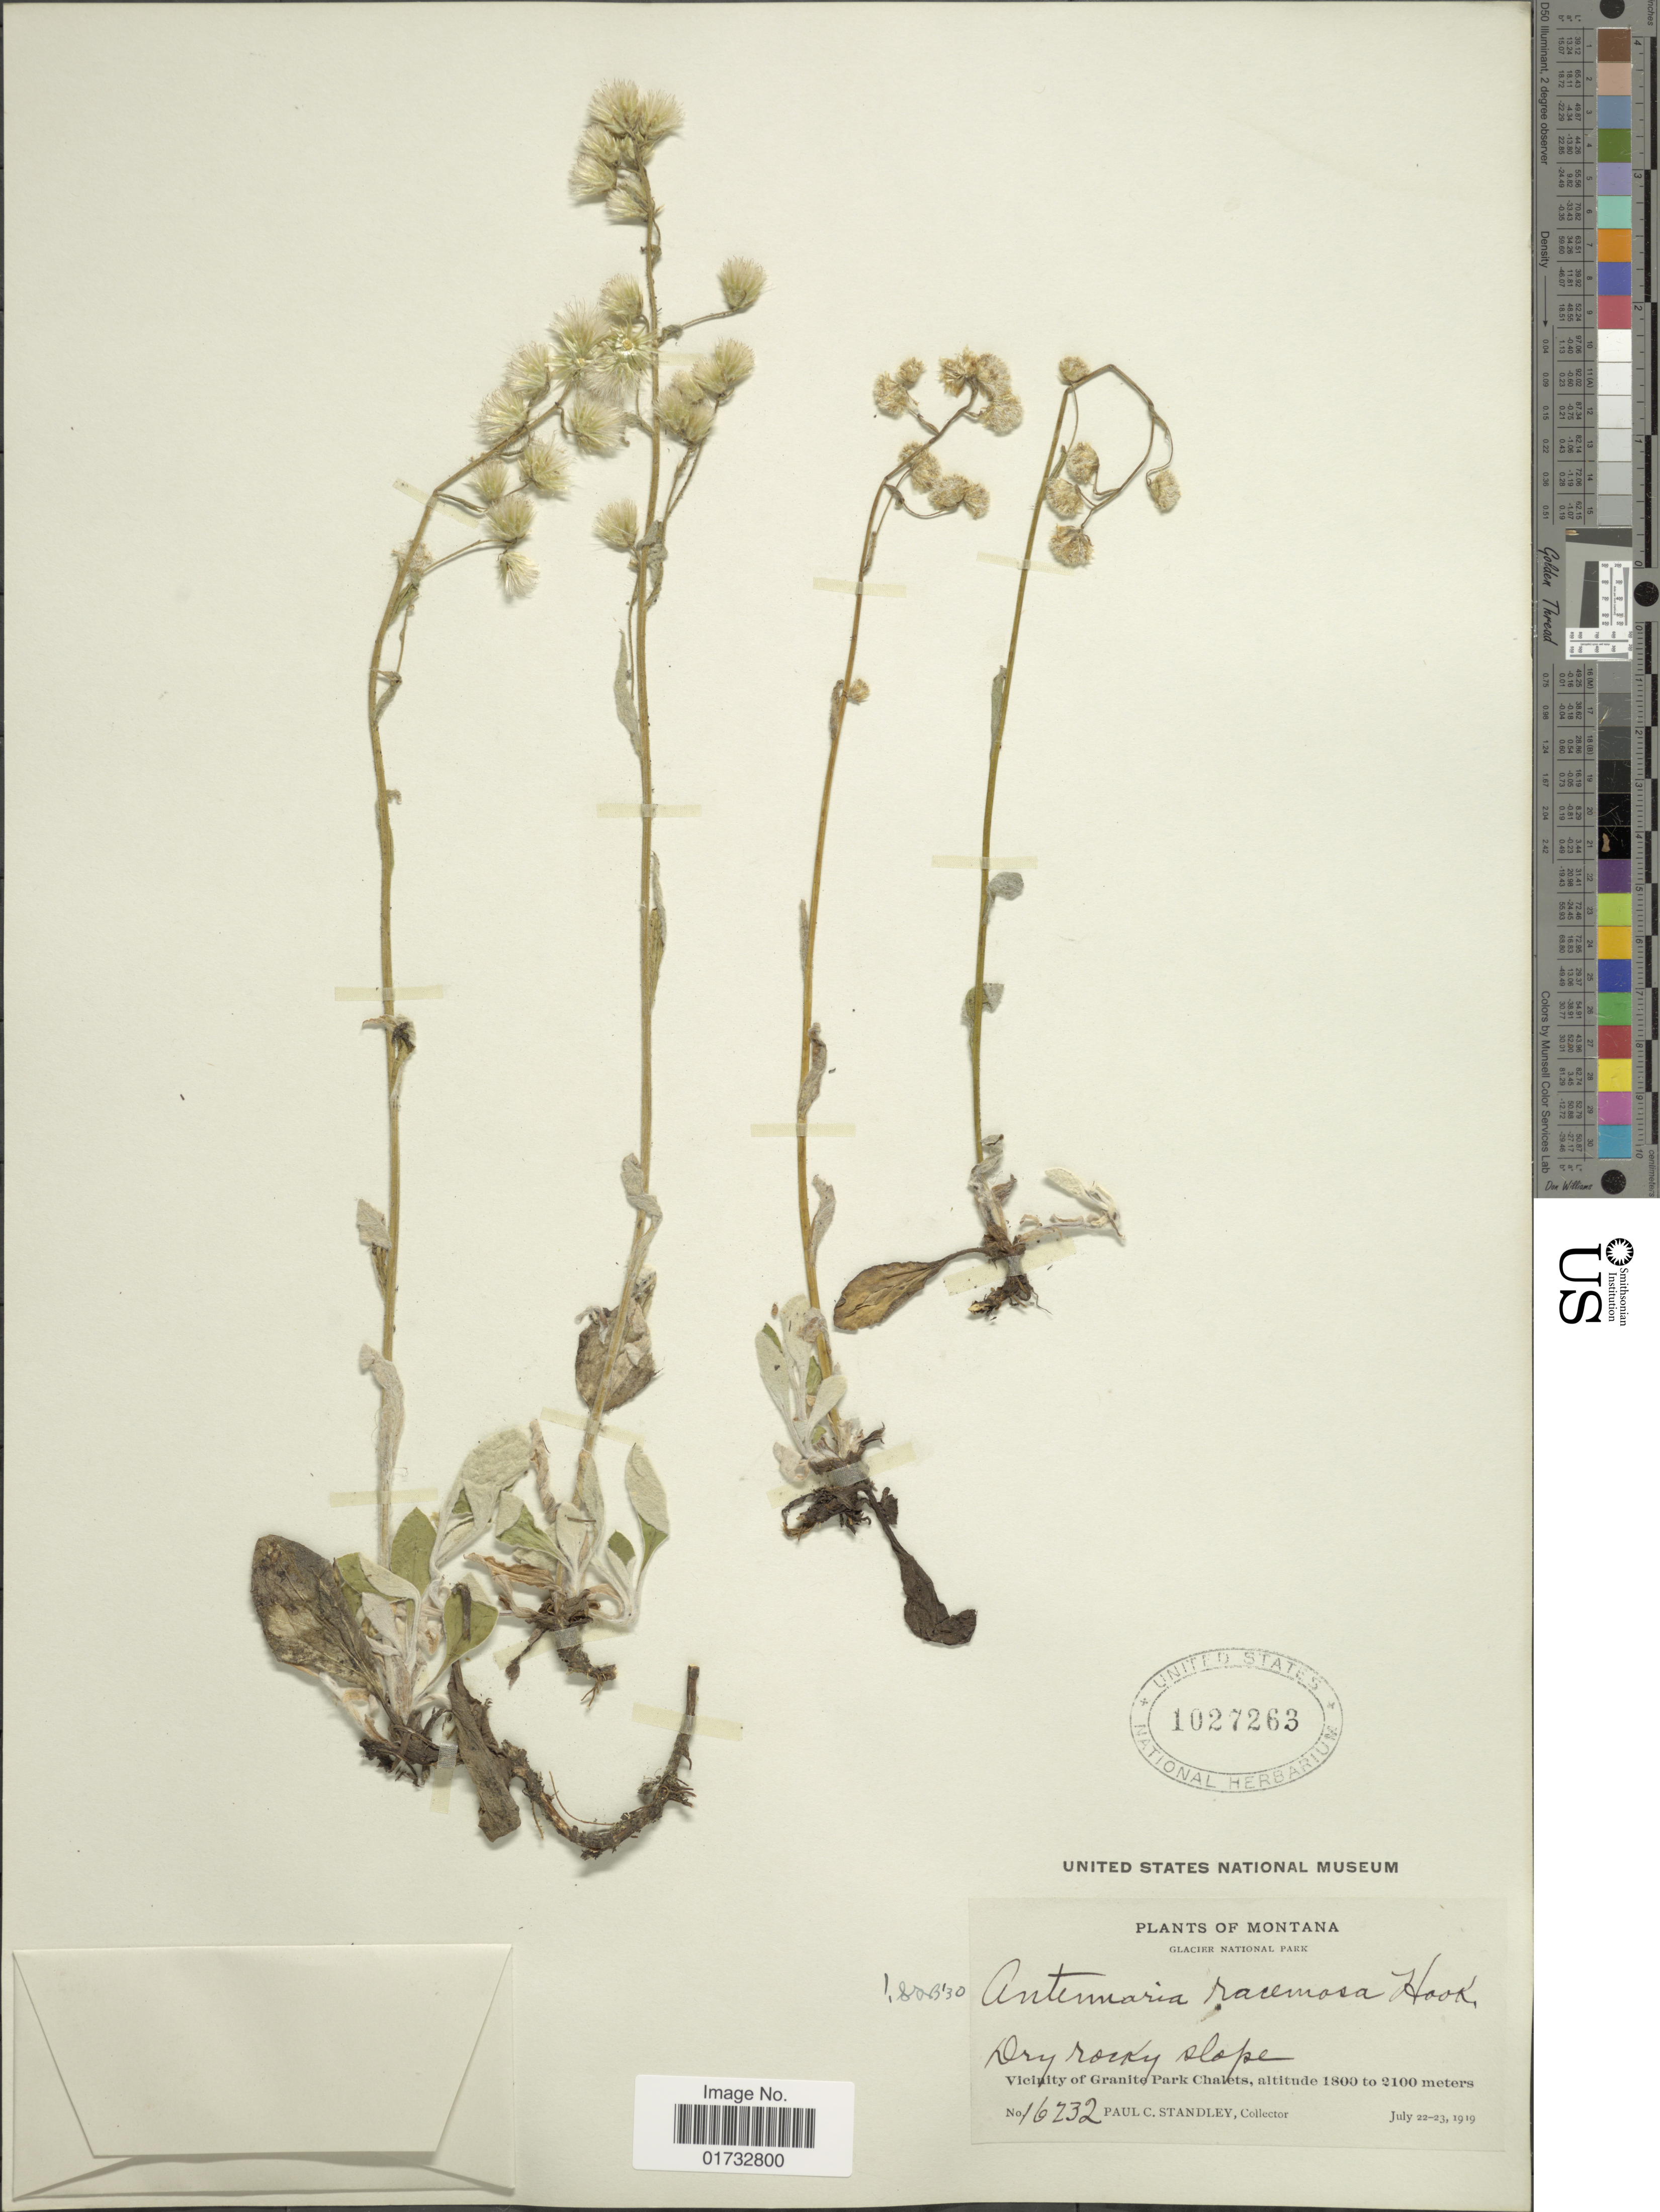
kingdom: Plantae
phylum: Tracheophyta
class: Magnoliopsida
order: Asterales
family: Asteraceae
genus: Antennaria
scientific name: Antennaria racemosa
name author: Hook.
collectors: P. C. Standley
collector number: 16232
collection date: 1919-07-22/1919-07-23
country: United States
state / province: Montana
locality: Glacier National Park. Vicinity of Granite Park Chalets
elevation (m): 1800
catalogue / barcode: US 1027263